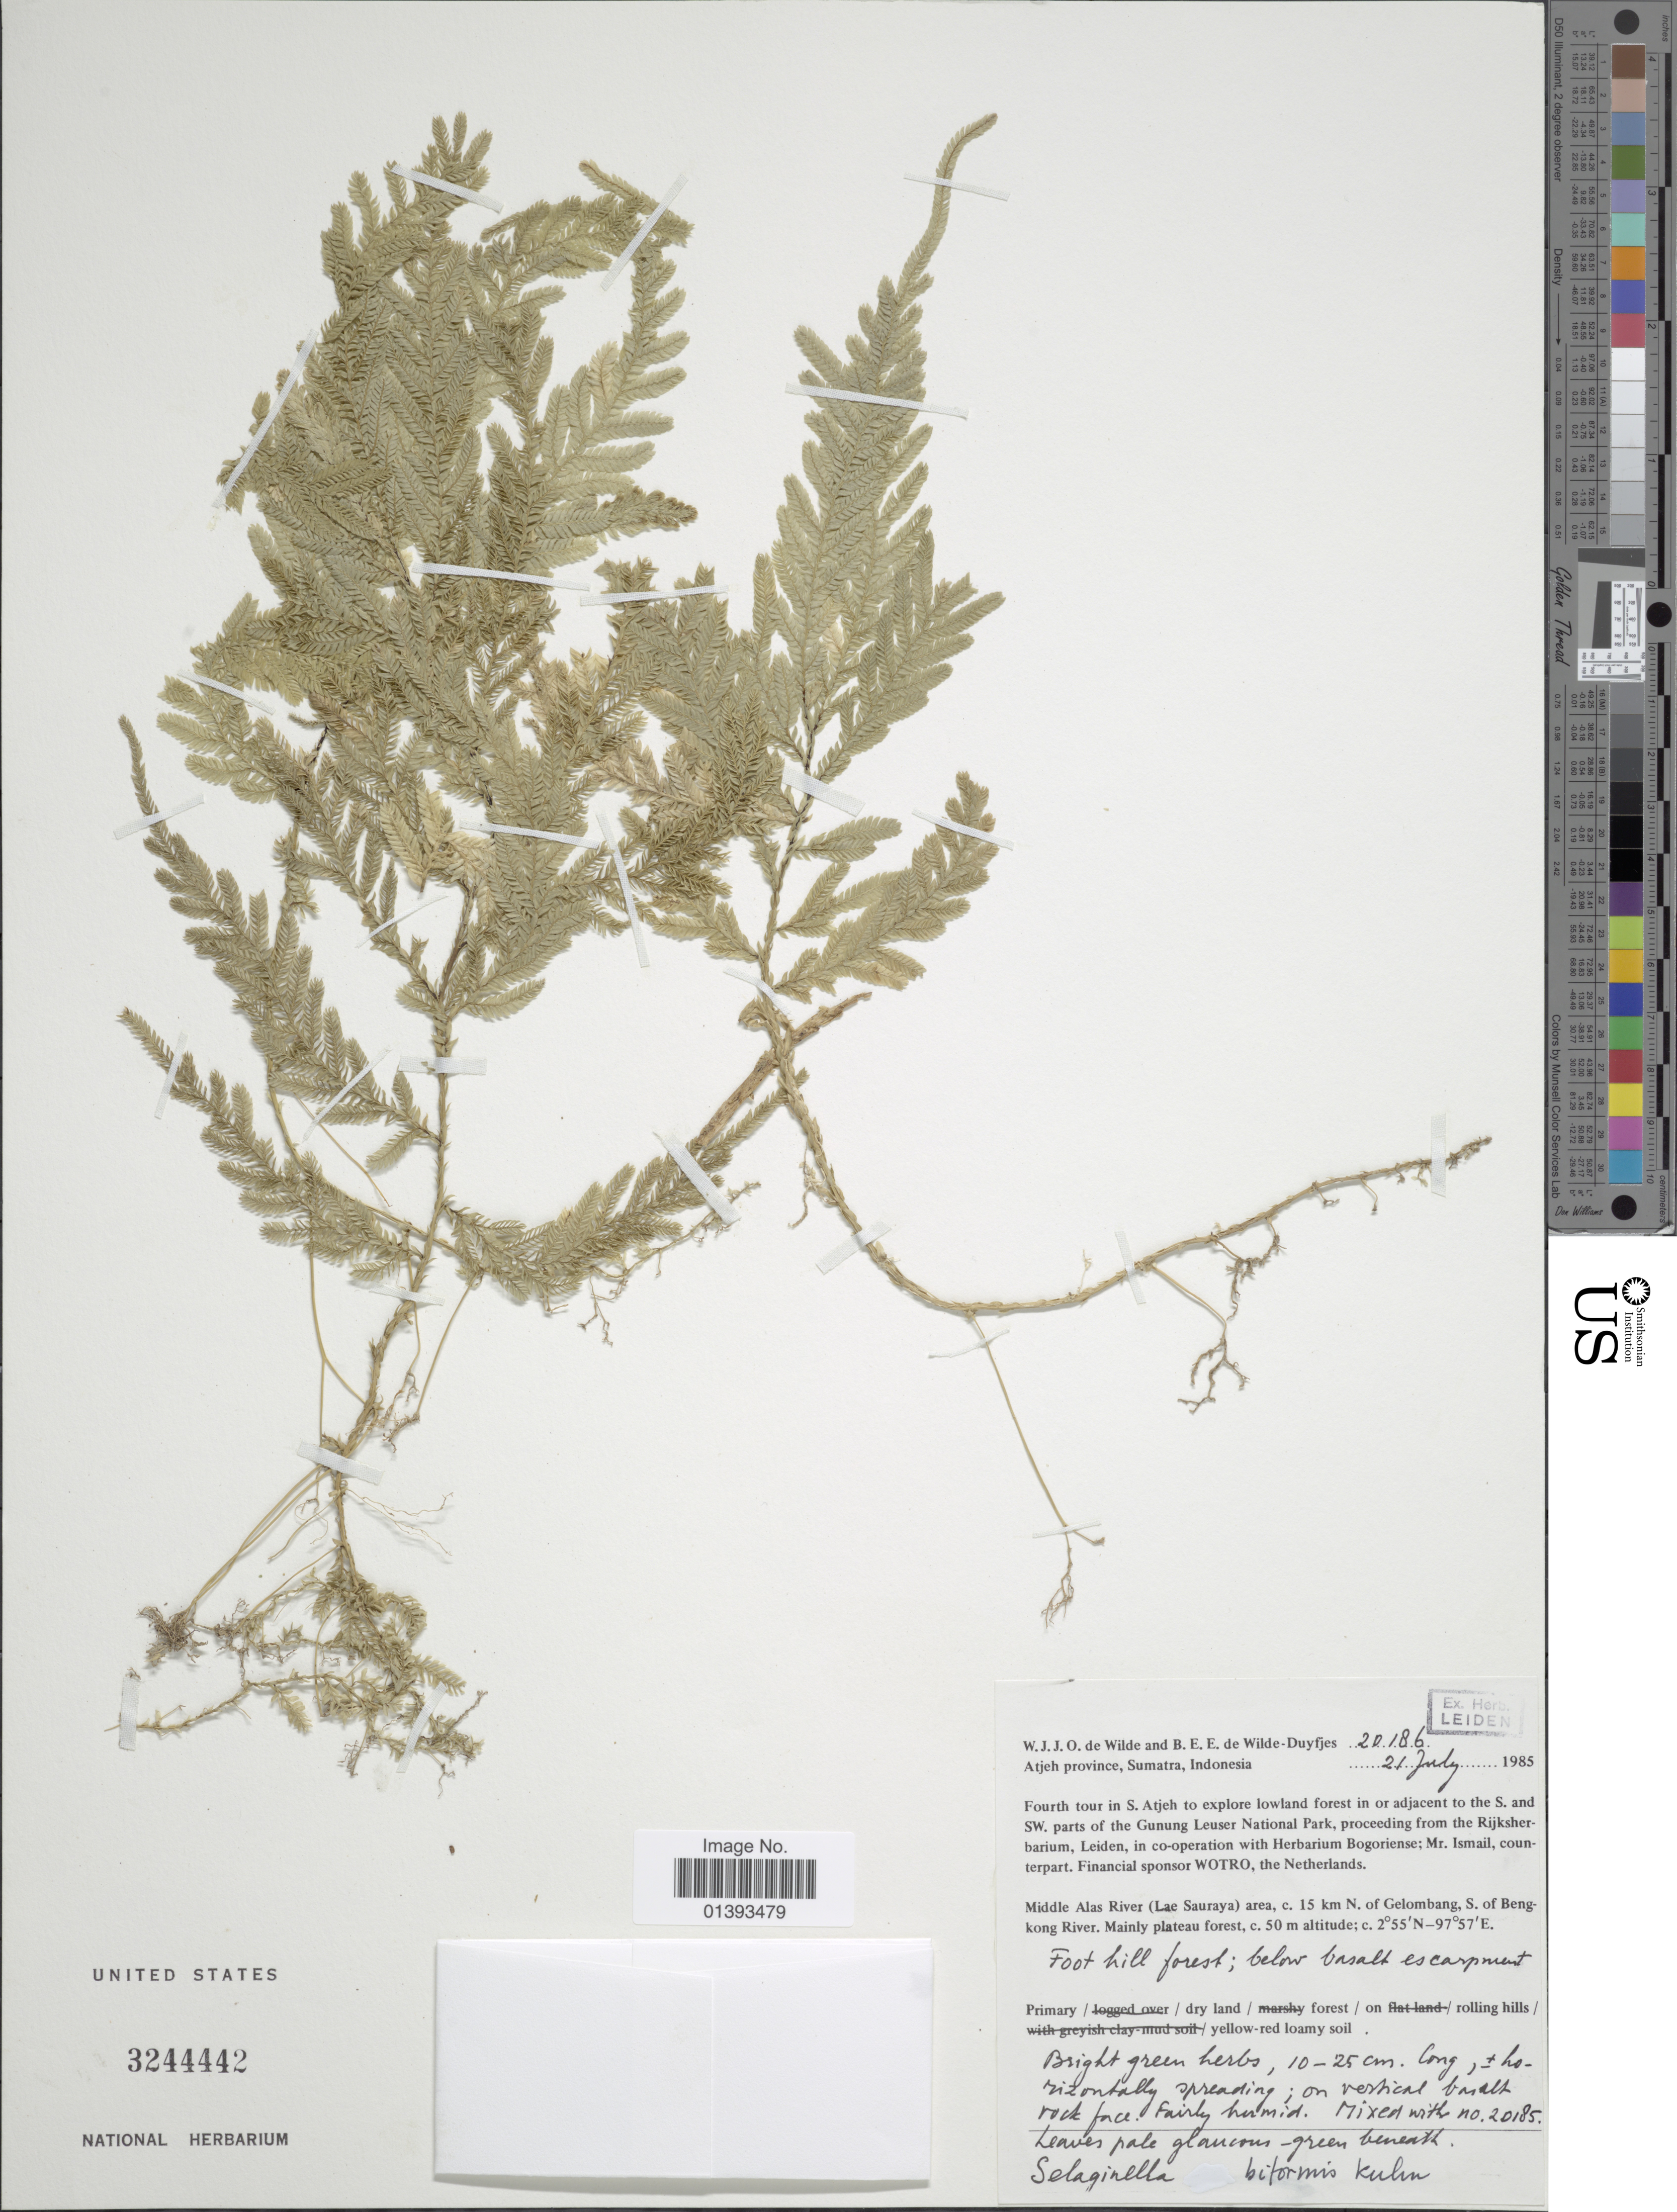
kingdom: Plantae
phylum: Tracheophyta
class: Lycopodiopsida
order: Selaginellales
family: Selaginellaceae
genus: Selaginella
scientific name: Selaginella biformis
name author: A. Braun ex Kuhn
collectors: W. J. de Wilde & B. E. de Wilde-Duyfjes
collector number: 20186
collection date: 1985-07-21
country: Indonesia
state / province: Sumatra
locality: Atjeh province, Fourth tour in S. Atjeh to explore lowland forest in adjacent to the S. and SW parts of the Gunung Leuser national park, Middle Alas River(Lae Sauraya) area, c. 15km N of Gelombang, S. of bengkong river, mainly plateau forest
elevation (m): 50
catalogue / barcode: US 3244442